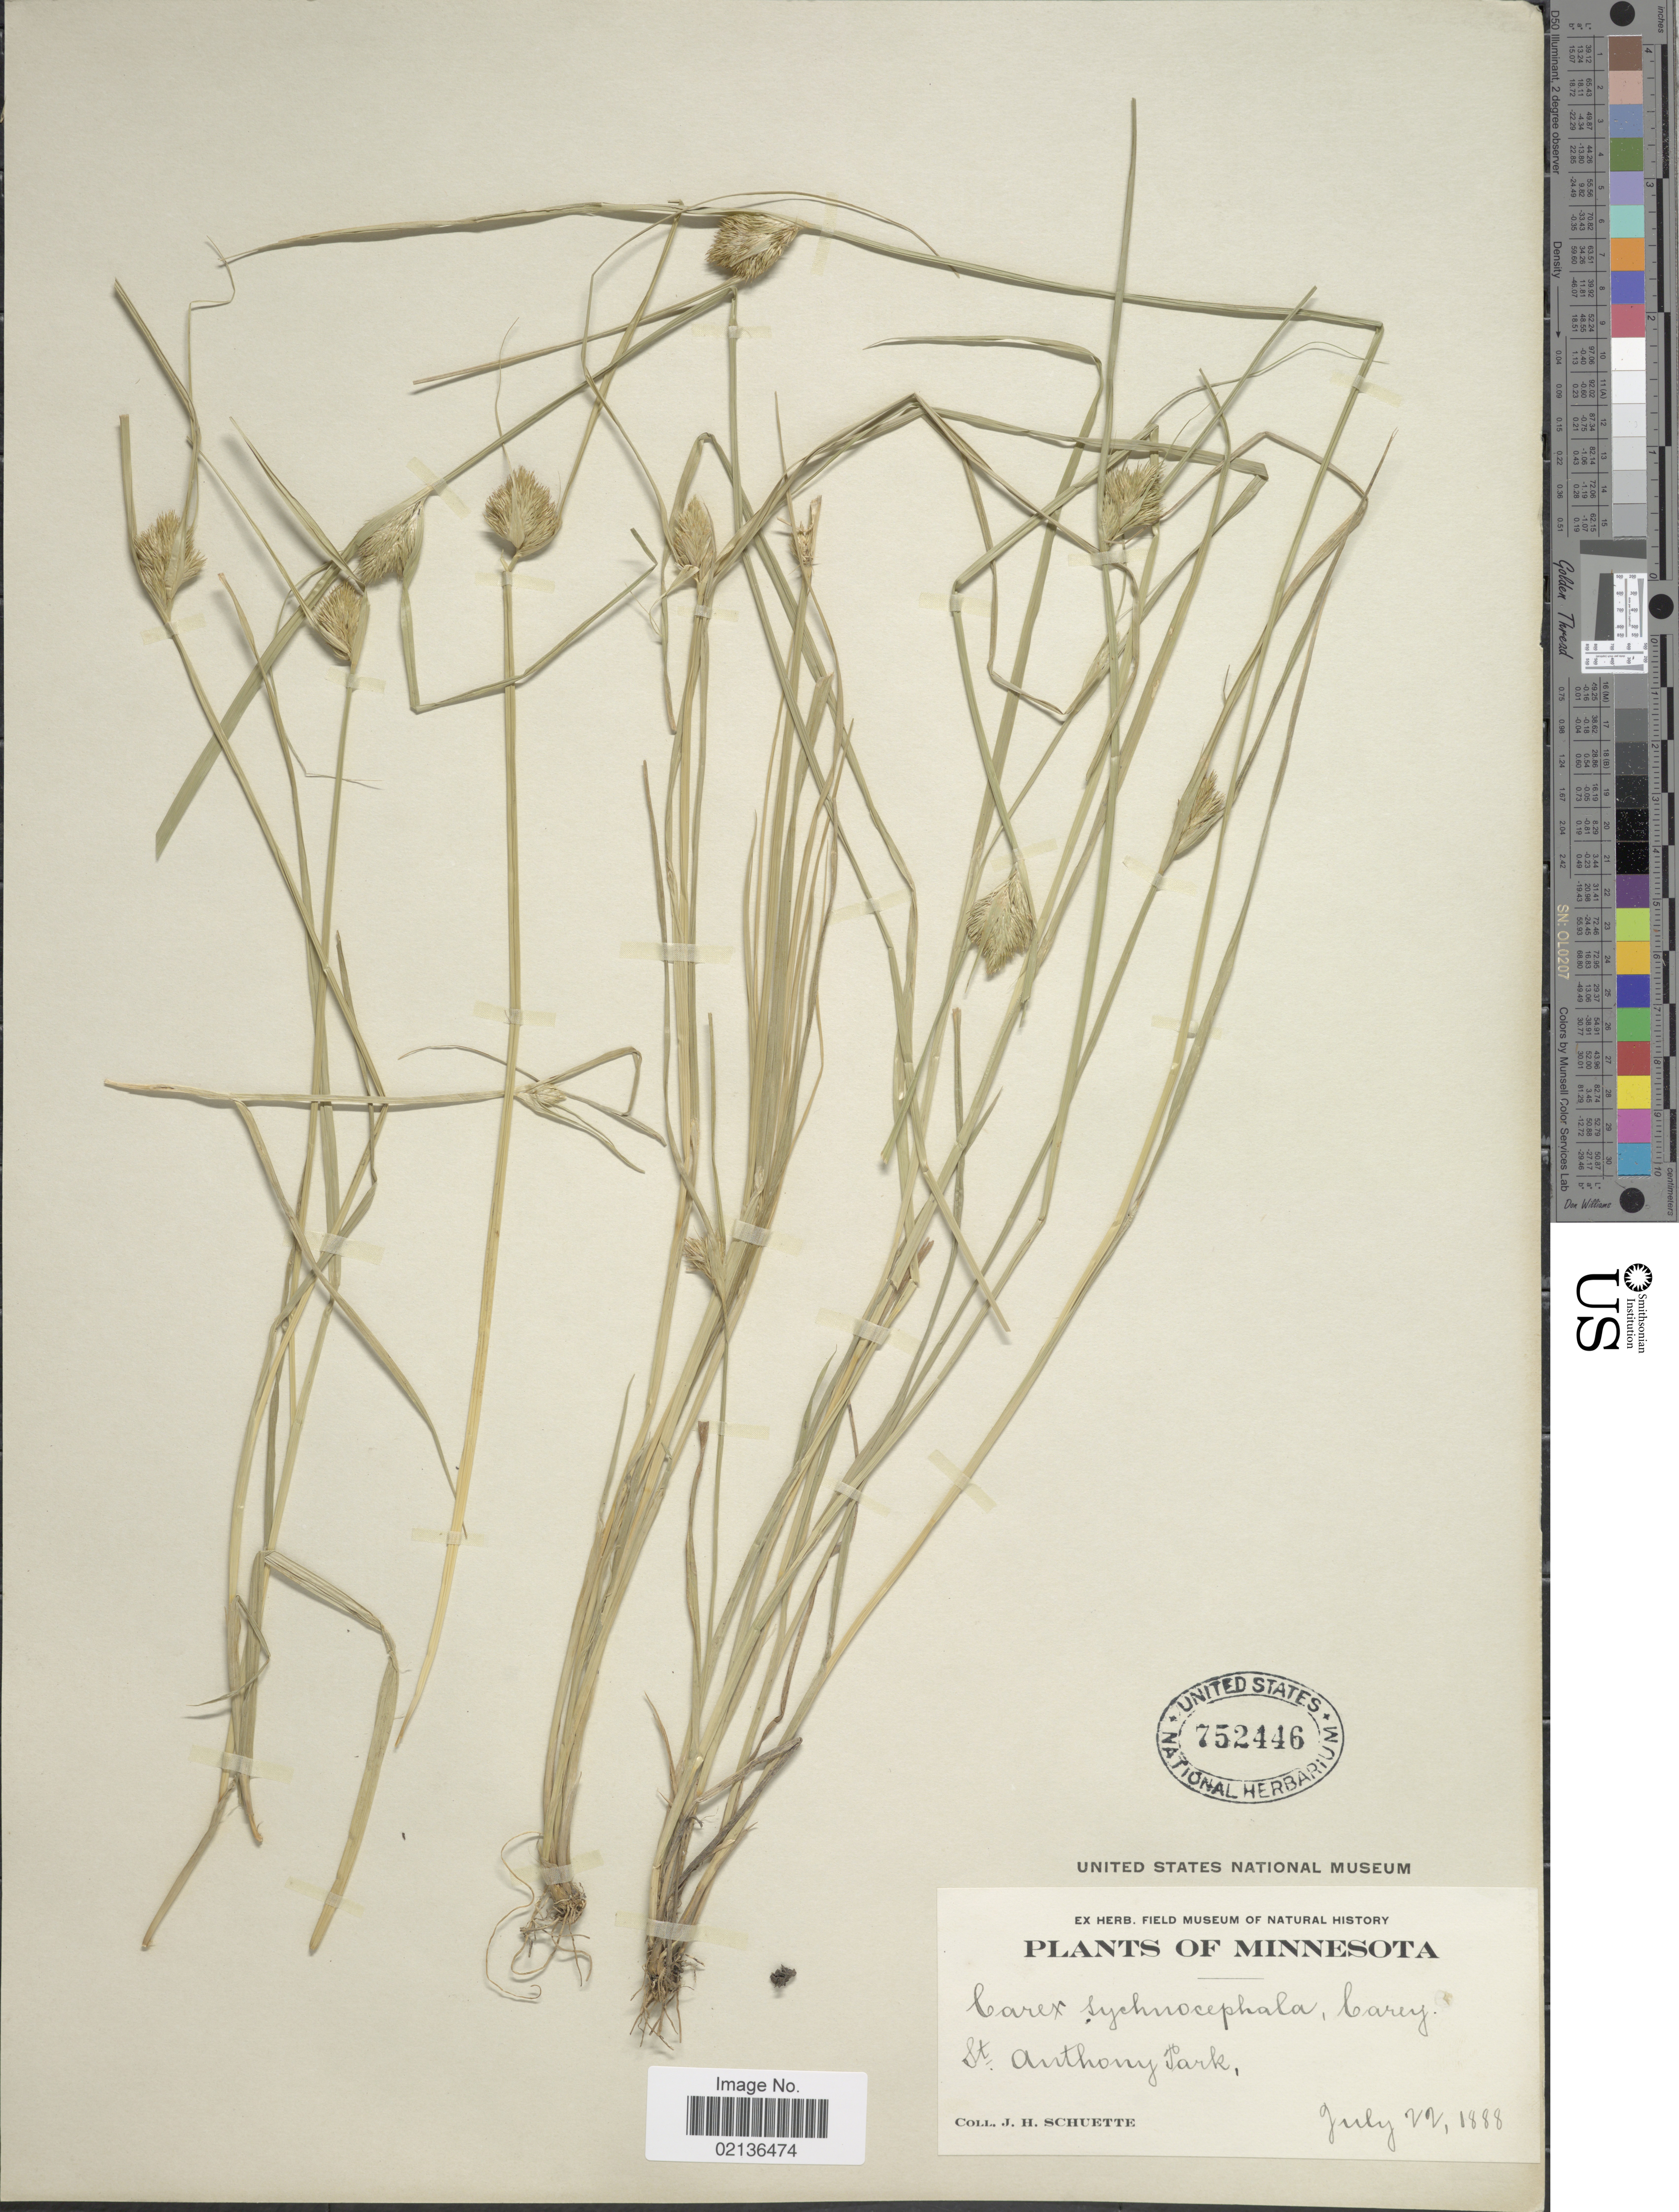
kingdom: Plantae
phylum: Tracheophyta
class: Liliopsida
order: Poales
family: Cyperaceae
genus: Carex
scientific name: Carex sychnocephala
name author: J. Carey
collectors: J. H. Schuette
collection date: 1888-07-22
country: United States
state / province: Minnesota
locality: St. Anthony Park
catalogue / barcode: US 752446